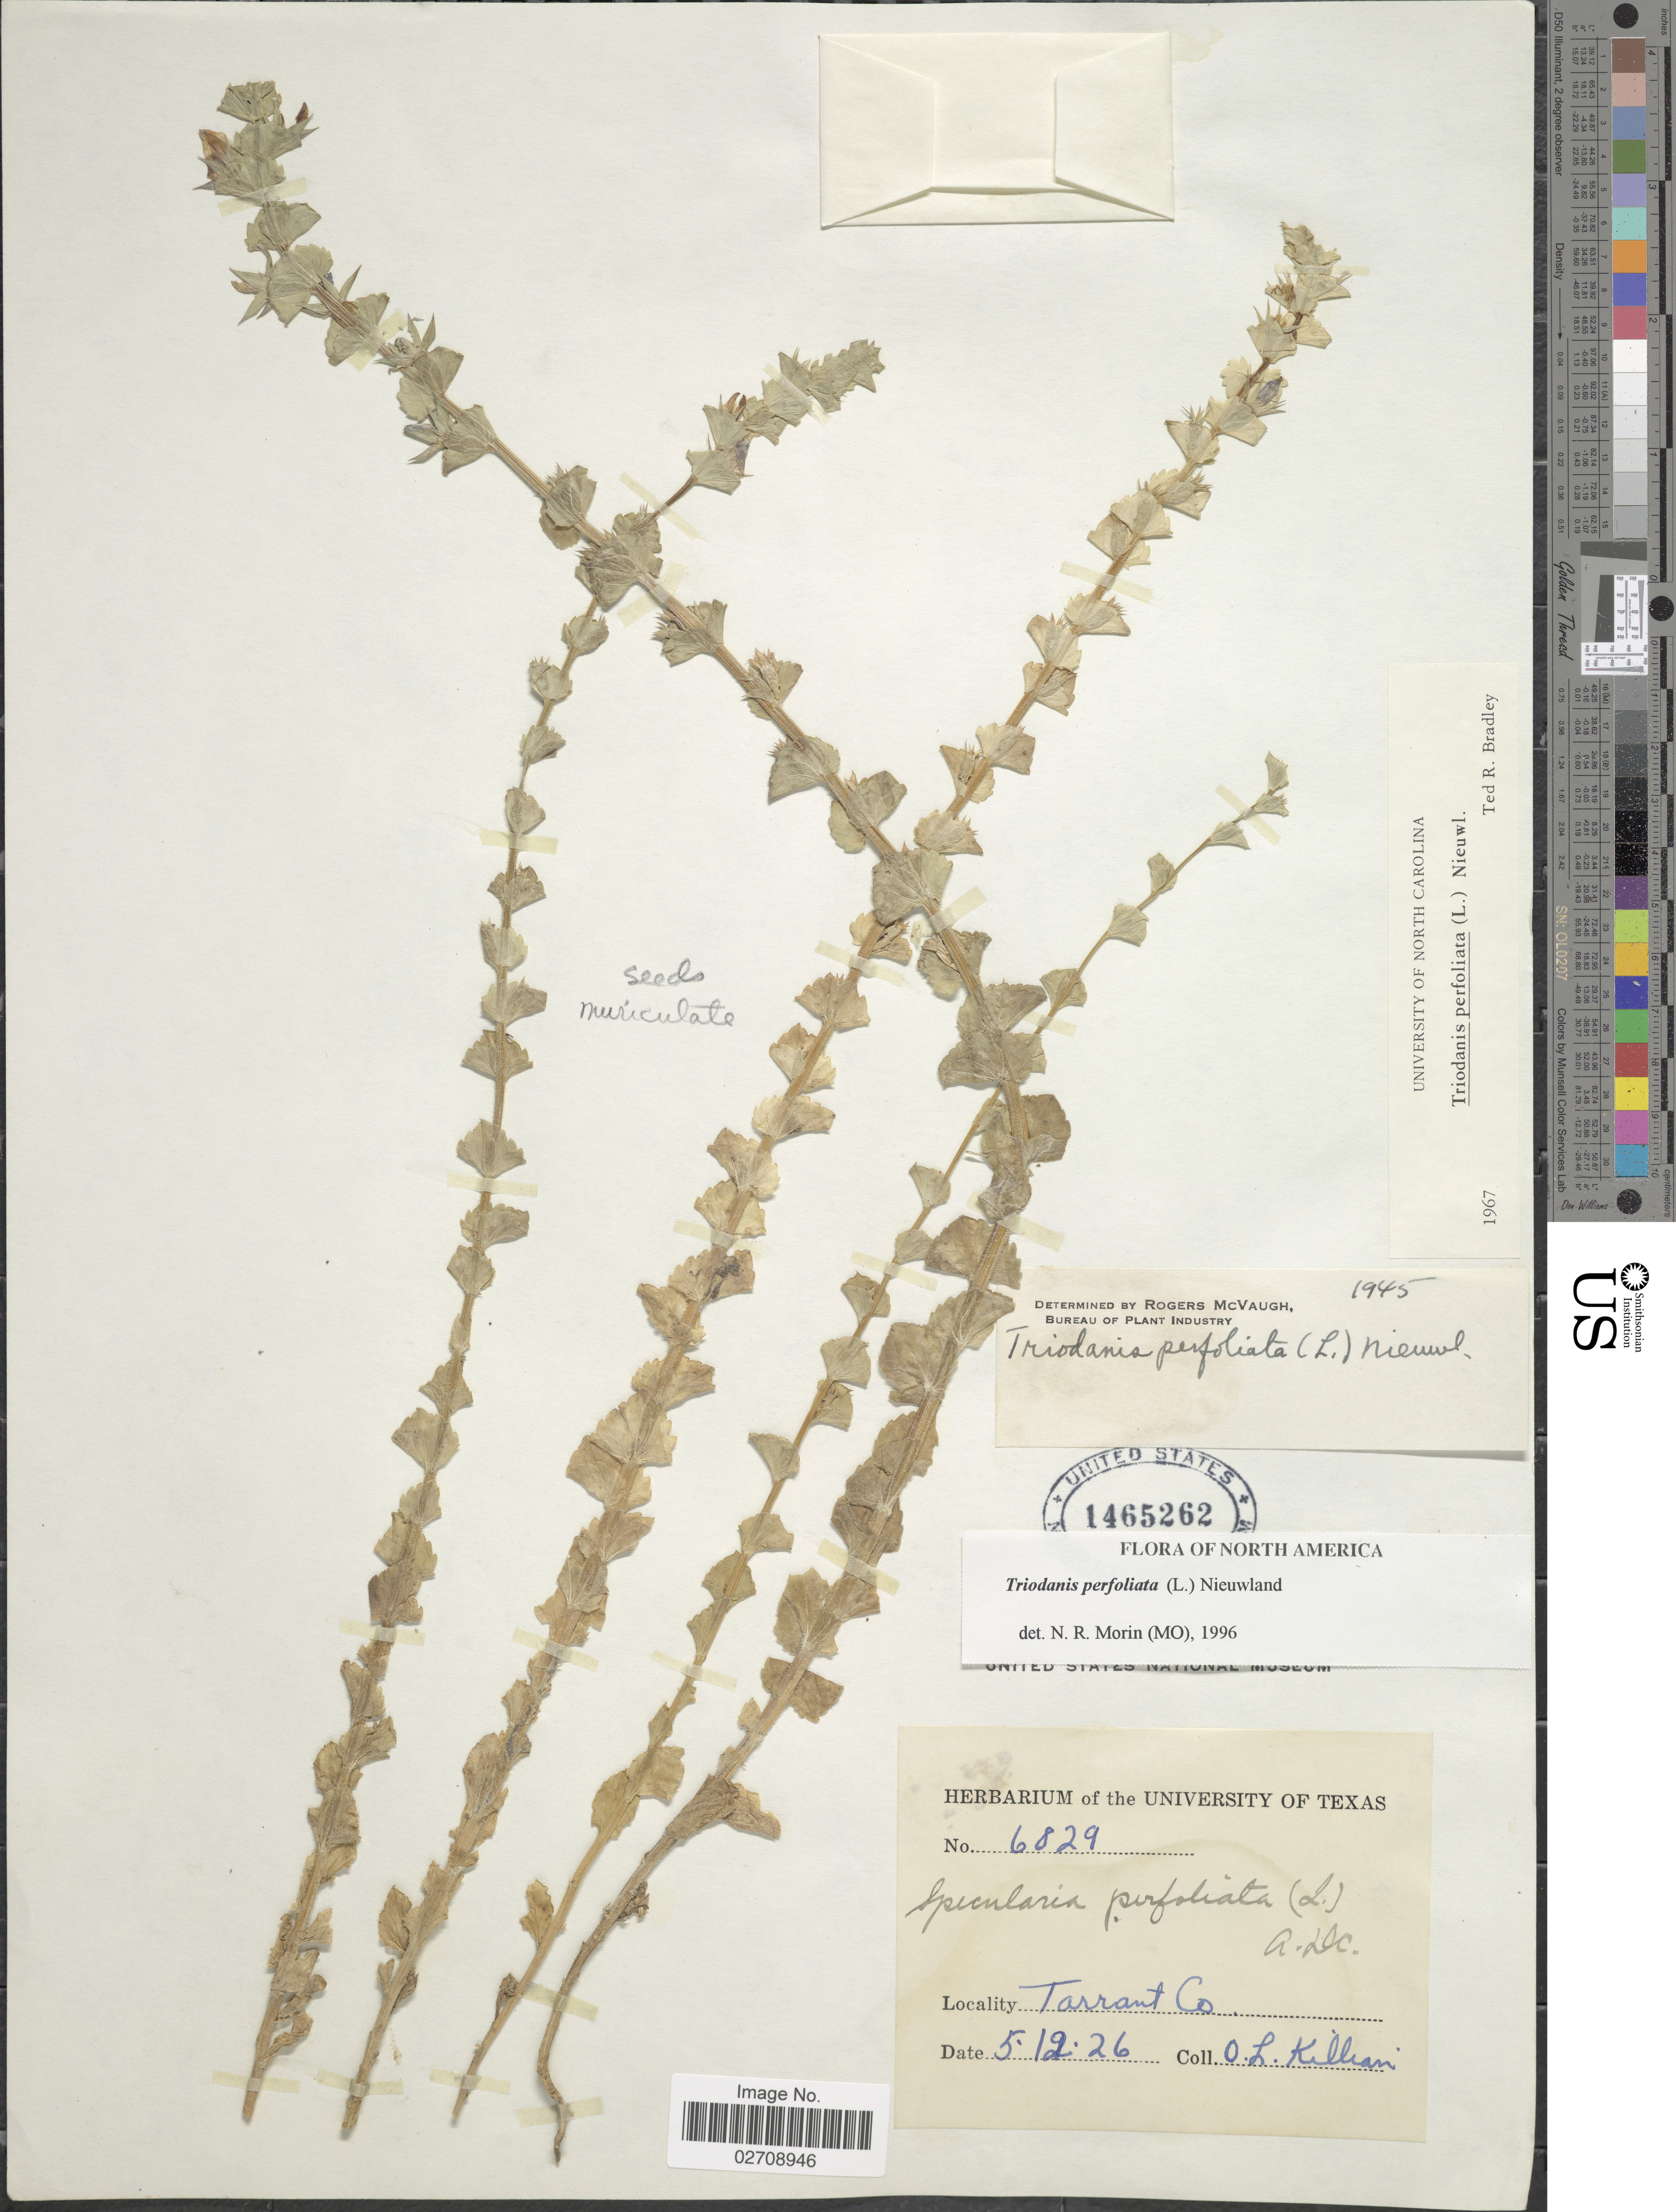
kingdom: Plantae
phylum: Tracheophyta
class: Magnoliopsida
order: Asterales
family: Campanulaceae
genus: Triodanis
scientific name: Triodanis perfoliata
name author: (L.) Nieuwl.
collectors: O. Killian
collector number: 6829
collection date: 1926-05-12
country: United States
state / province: Texas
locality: Tarrant Co.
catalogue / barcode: US 1465262